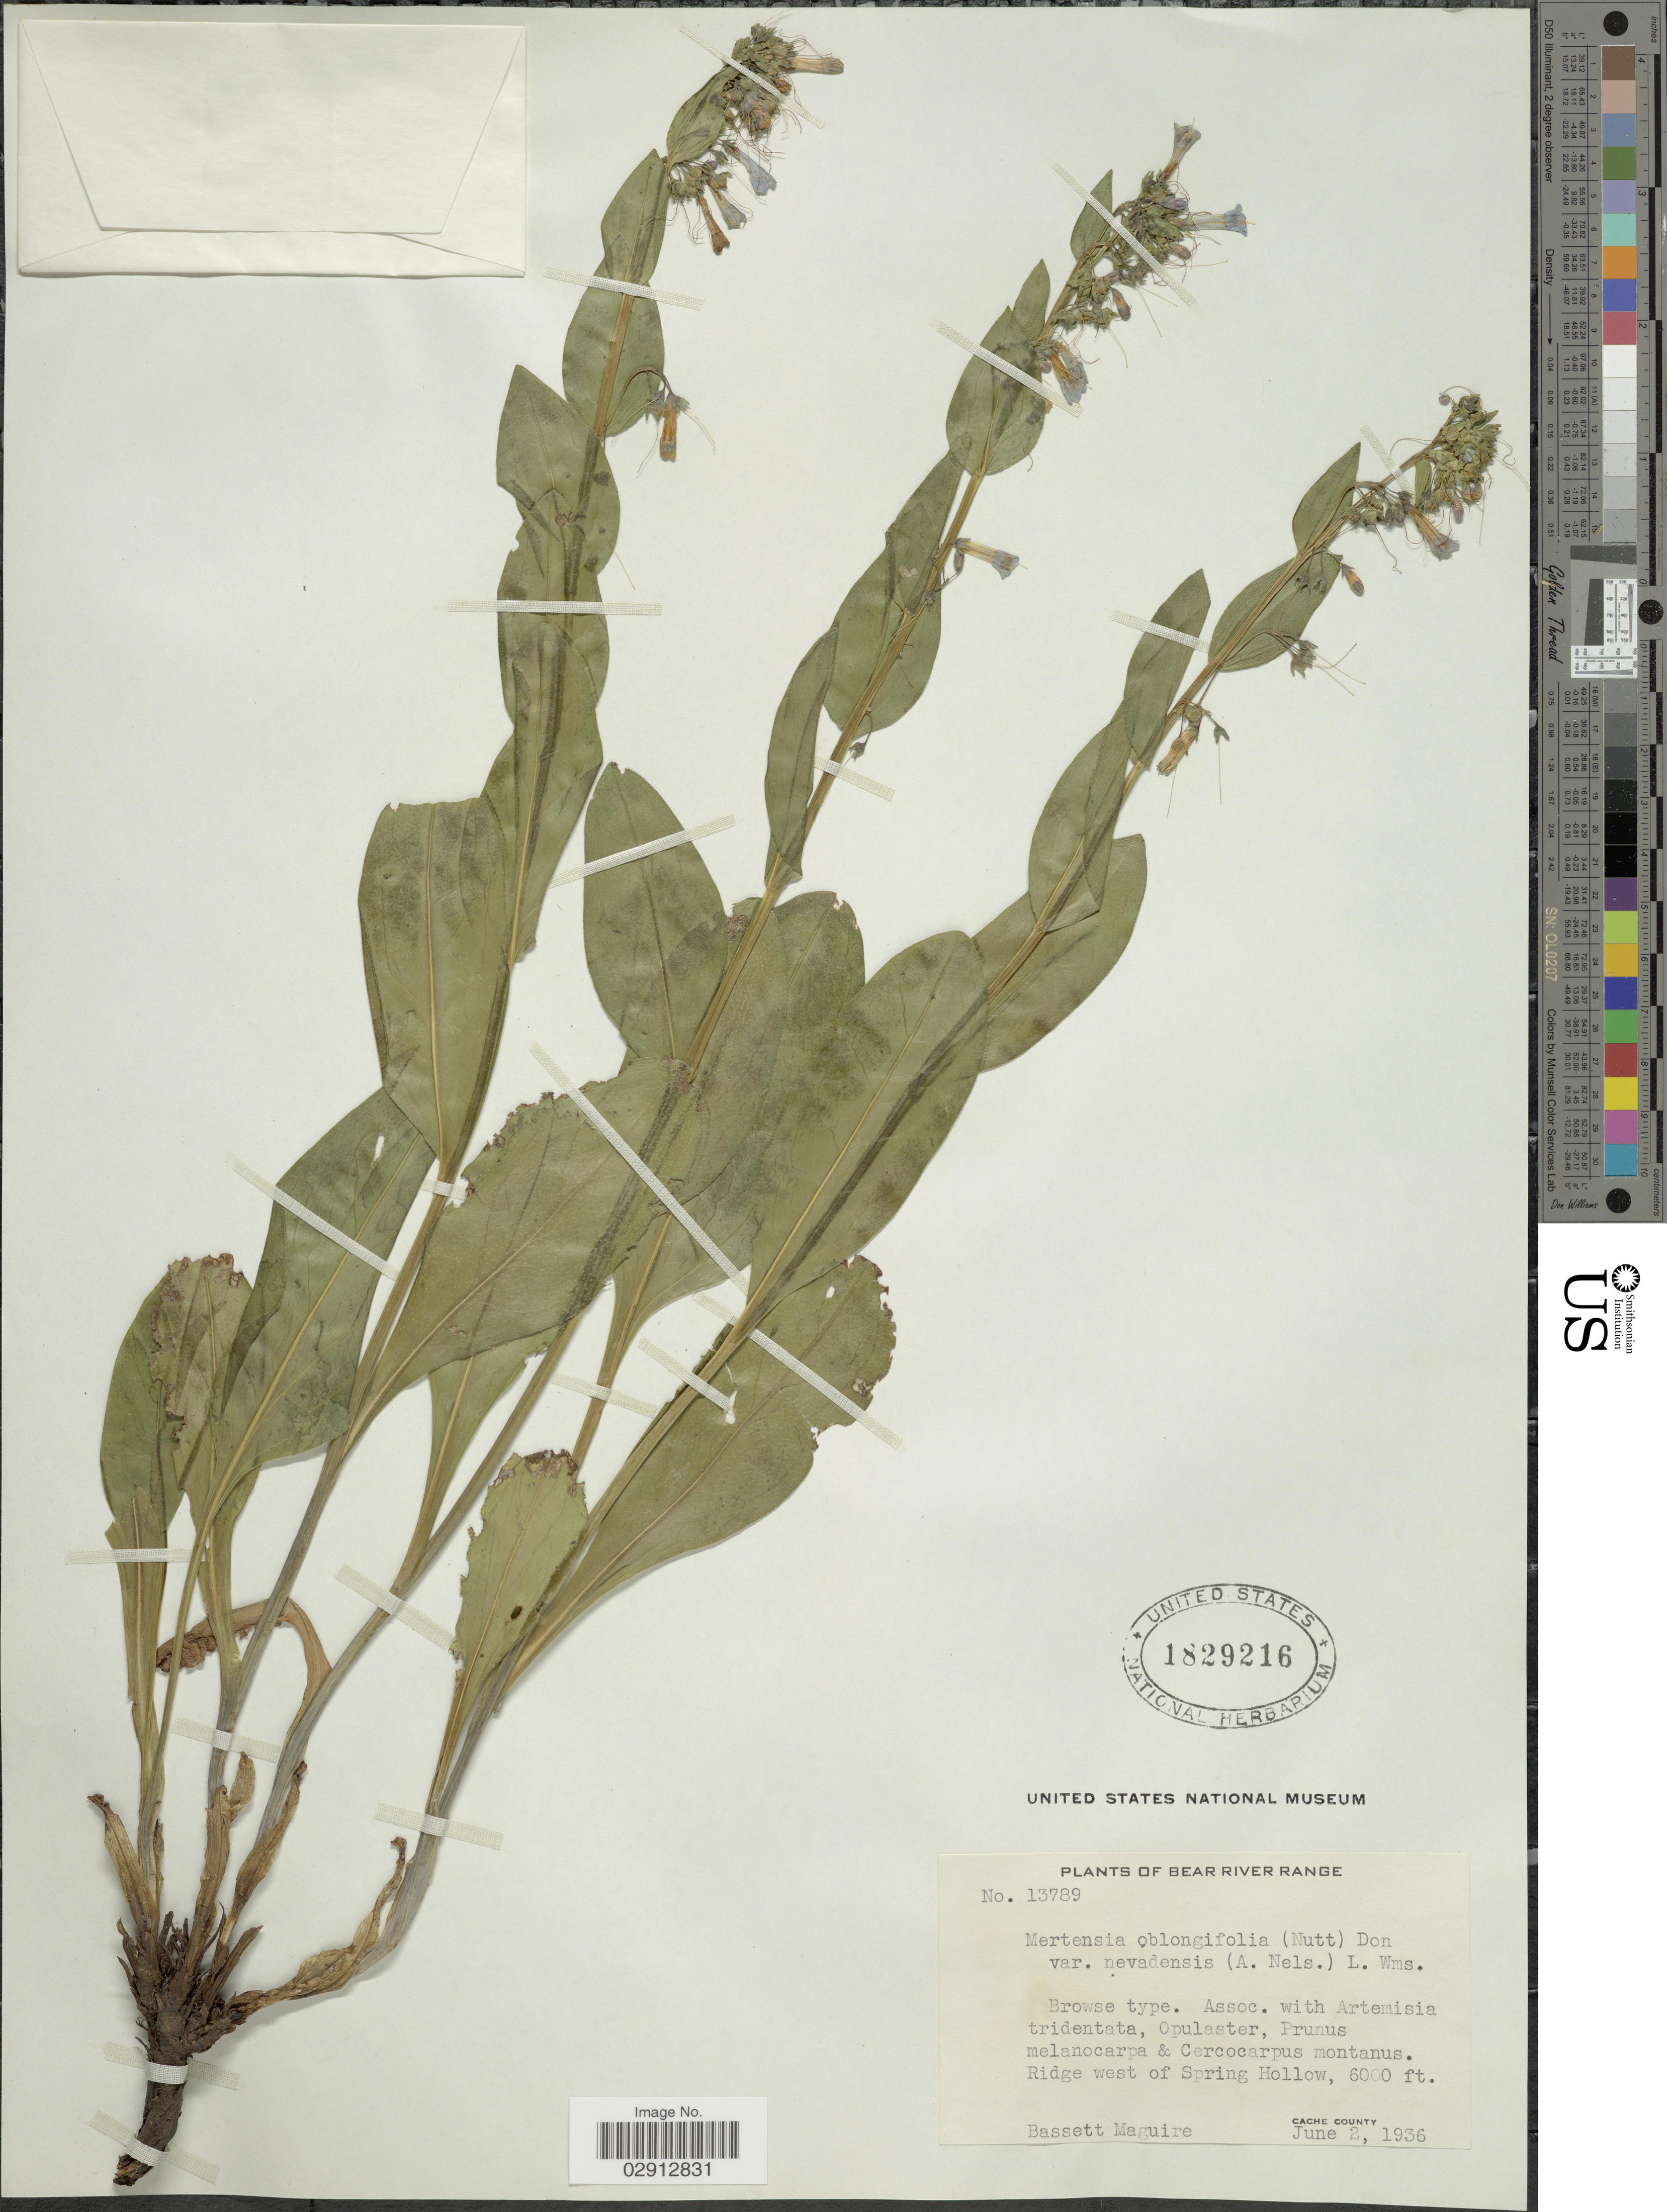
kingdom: Plantae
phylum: Tracheophyta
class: Magnoliopsida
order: Boraginales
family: Boraginaceae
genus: Mertensia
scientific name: Mertensia oblongifolia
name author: (Nutt.) G. Don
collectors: B. Maguire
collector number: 13789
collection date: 1936-06-02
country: United States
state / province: Utah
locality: Bear River Range. Ridge west of Spring Hollow. Cache County.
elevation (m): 1829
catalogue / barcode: US 1829216